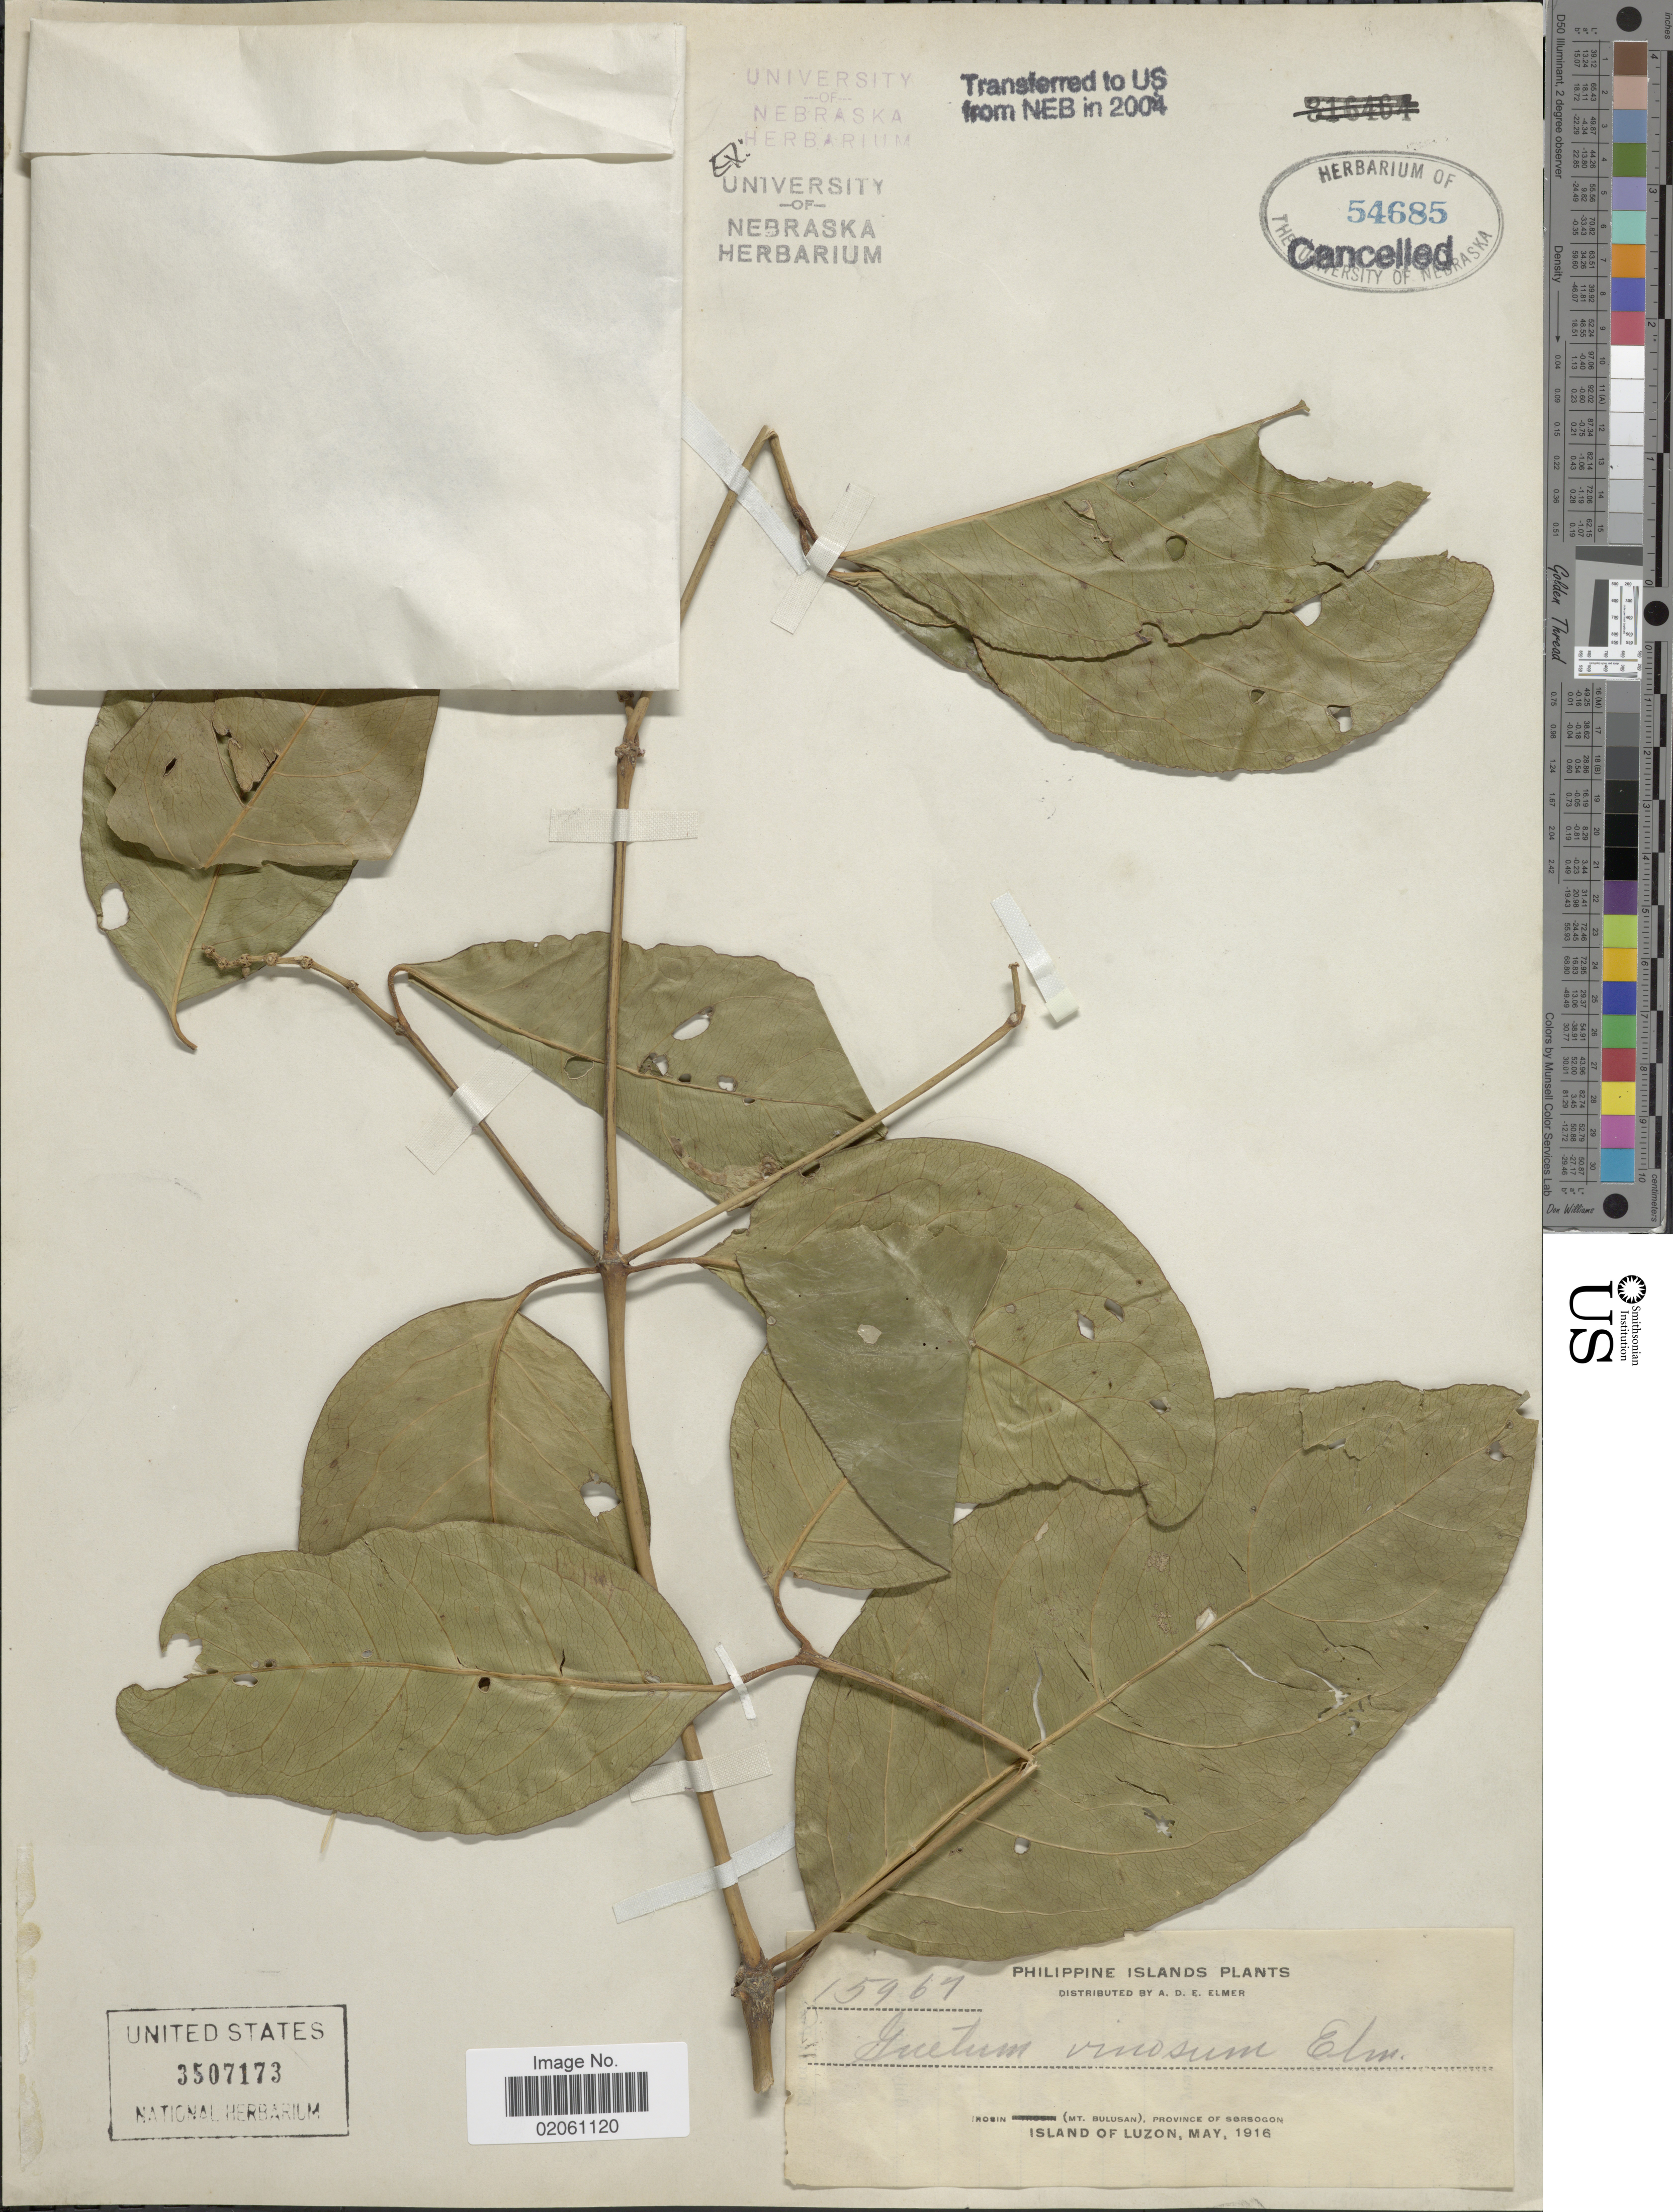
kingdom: Plantae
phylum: Tracheophyta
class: Gnetopsida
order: Gnetales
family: Gnetaceae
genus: Gnetum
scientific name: Gnetum gnemon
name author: L.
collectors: A. D. E. Elmer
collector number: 15967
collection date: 1916-05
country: Philippines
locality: Irosin (Mt. Bulusan), Province of Sorsogon, Island of Luzon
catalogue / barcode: US 3507173